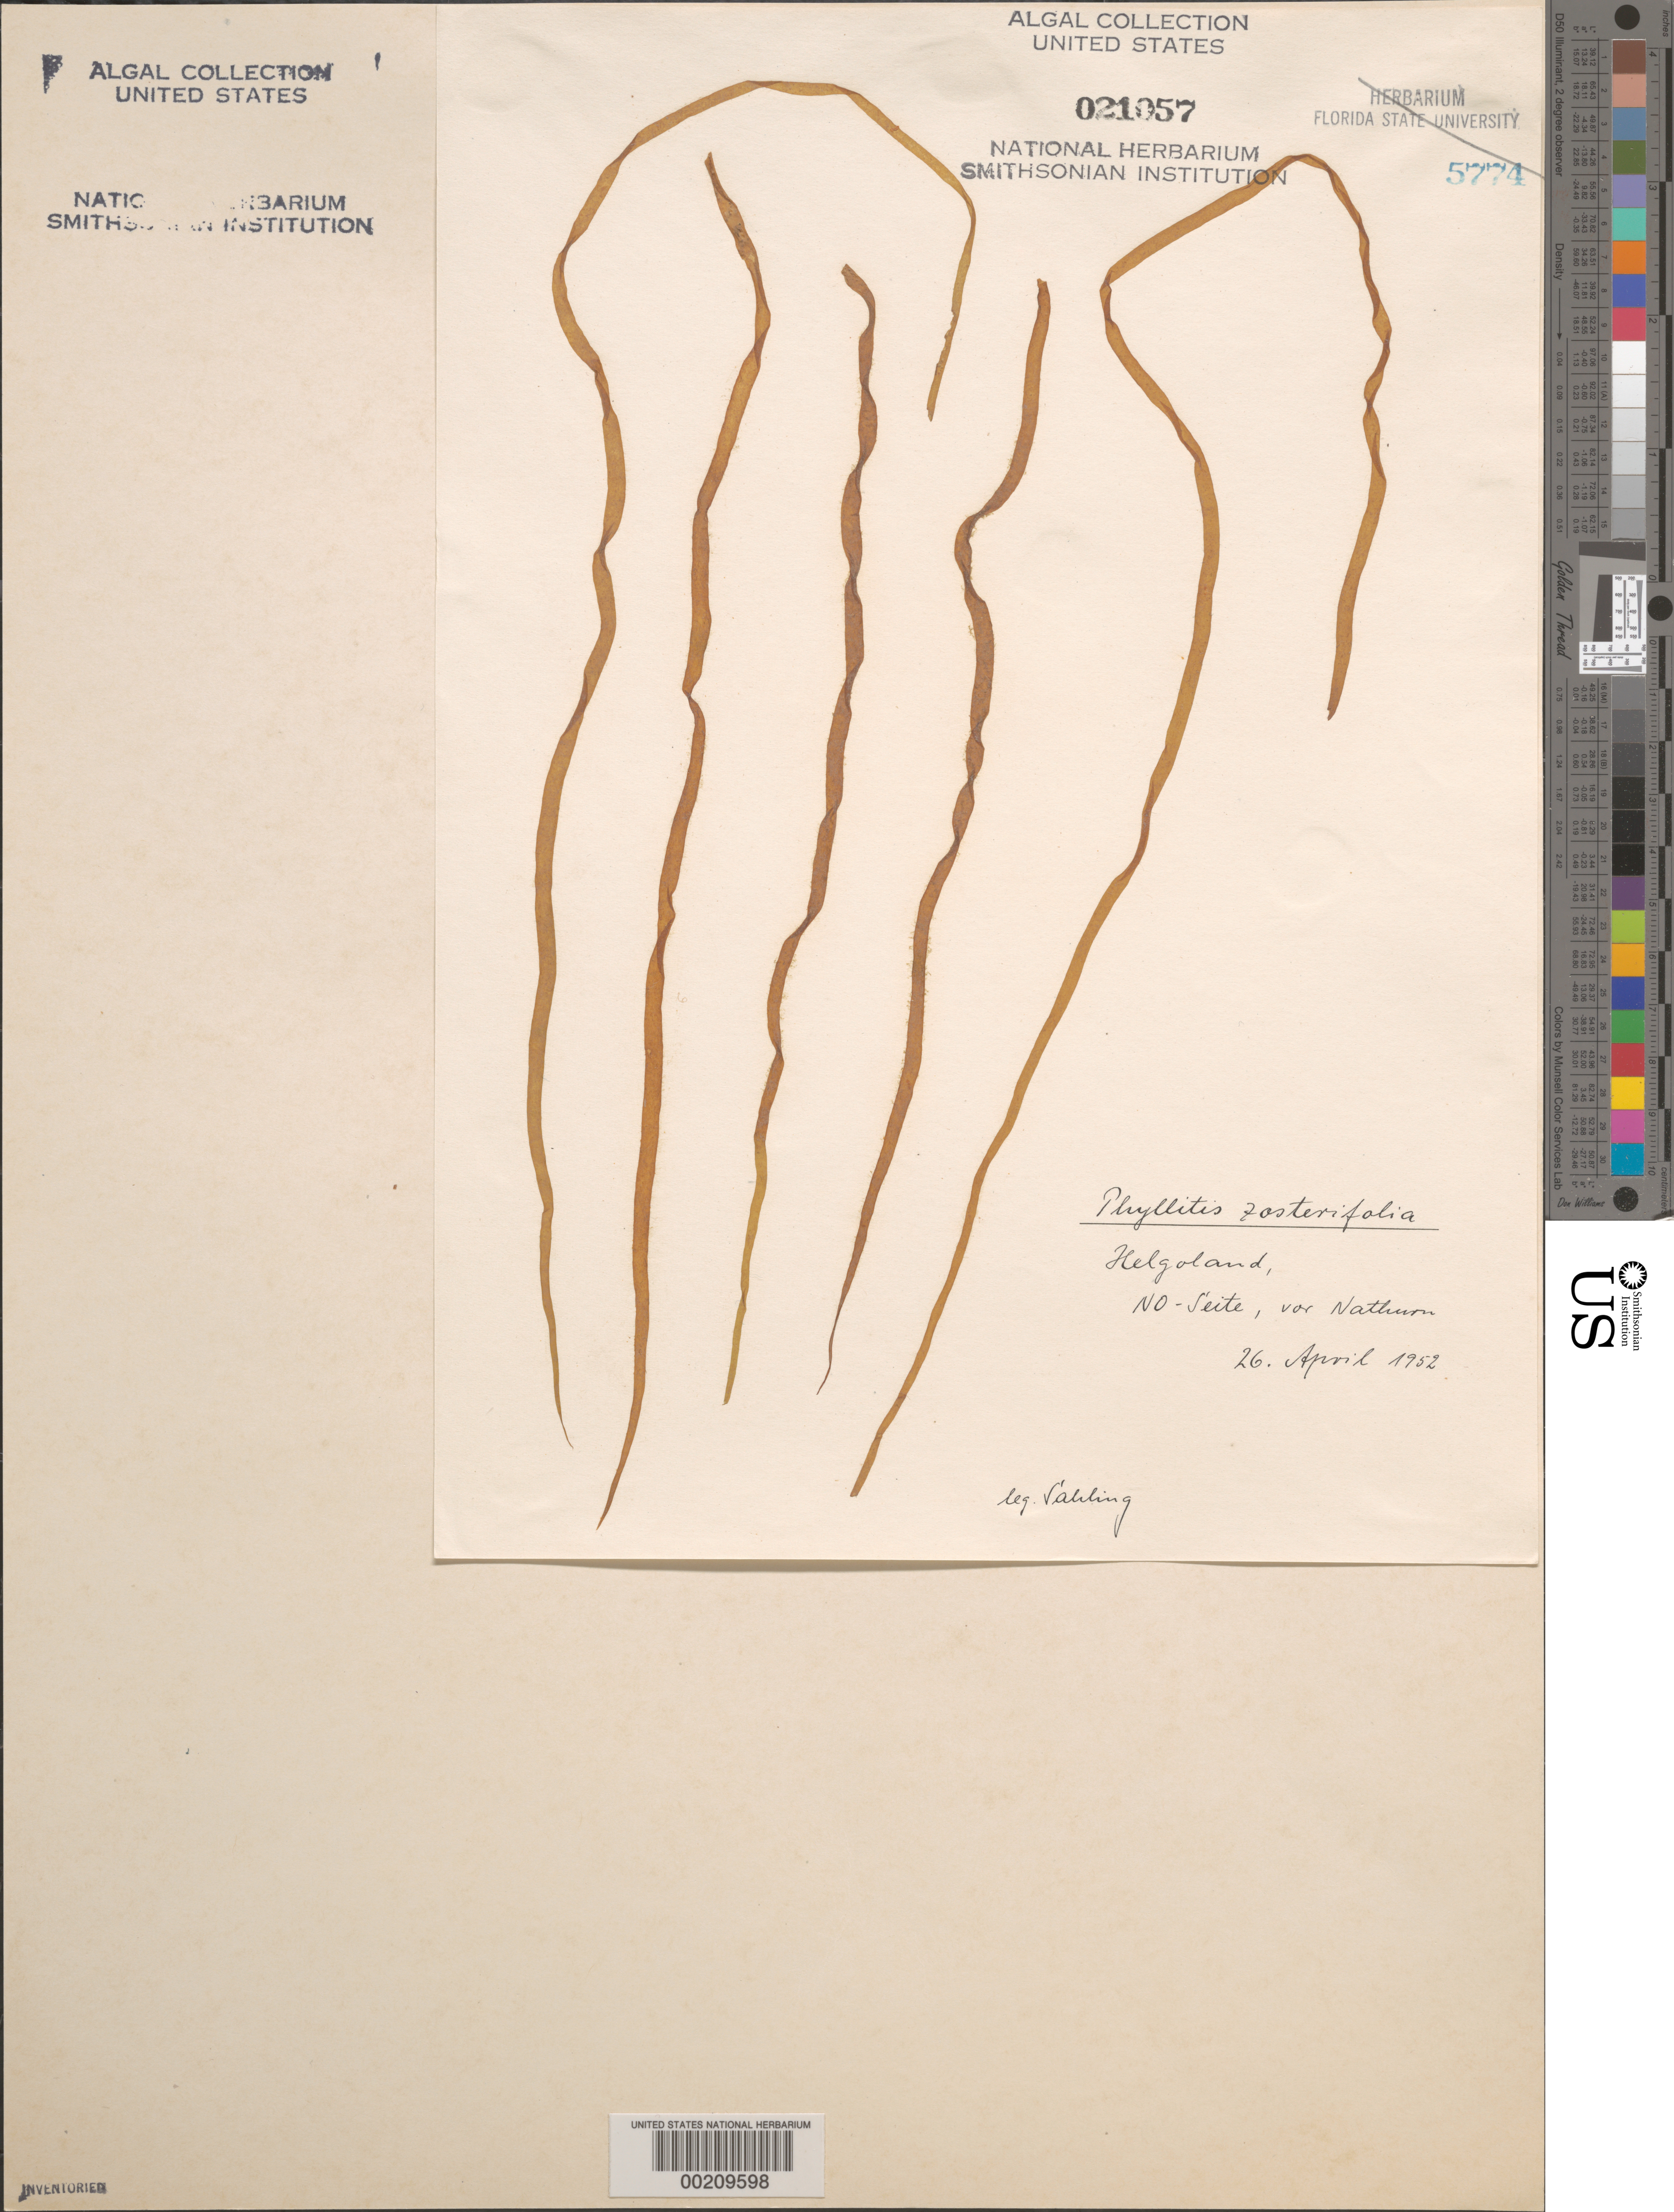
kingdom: Chromista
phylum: Ochrophyta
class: Phaeophyceae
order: Scytosiphonales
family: Scytosiphonaceae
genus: Planosiphon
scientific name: Planosiphon zosterifolius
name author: (Reinke) McDevit & G.W. Saunders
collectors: -. Sahling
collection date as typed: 26 Apr 1952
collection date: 1952-04-26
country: Germany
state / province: Schleswig-Holstein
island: Helgoland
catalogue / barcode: US 21057